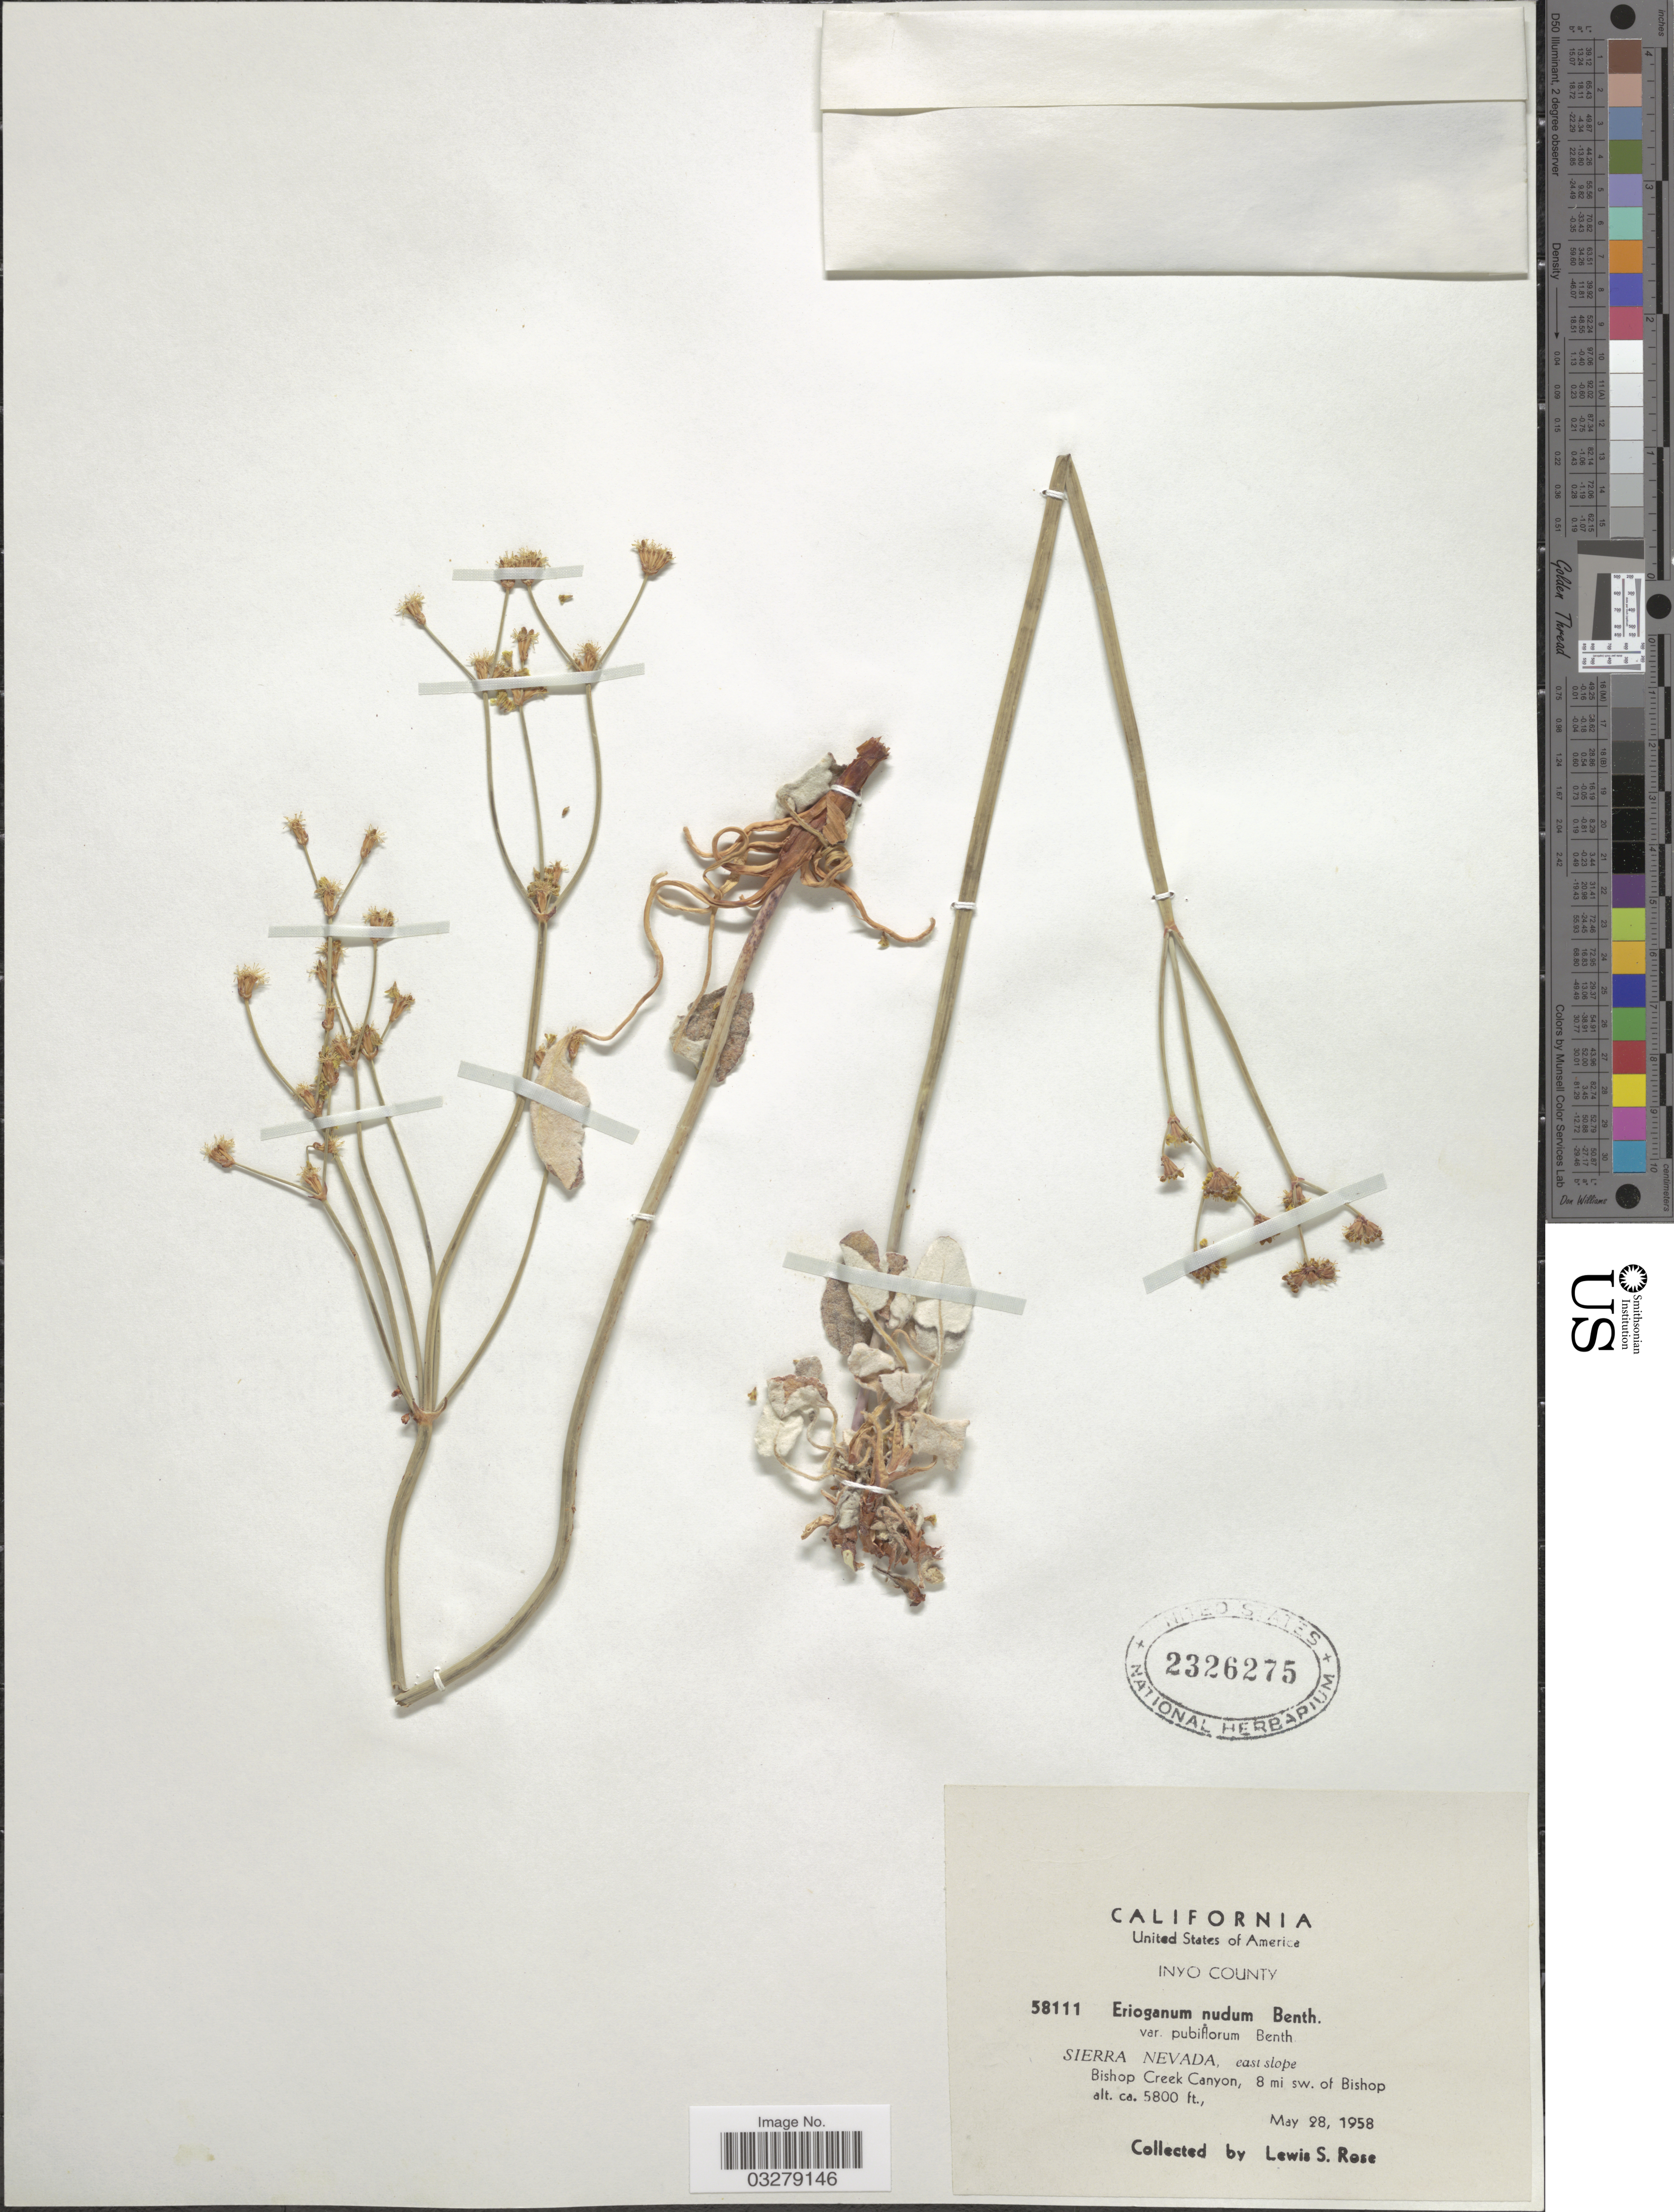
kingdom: Plantae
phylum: Tracheophyta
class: Magnoliopsida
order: Caryophyllales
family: Polygonaceae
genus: Eriogonum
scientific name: Eriogonum nudum var. westonii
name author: (S. Stokes) J.T. Howell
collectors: L. S. Rose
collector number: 58111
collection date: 1958-05-28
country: United States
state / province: California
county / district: Inyo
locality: Inyo County. Sierra Nevada, east slope. Bishop Creek Canyon, 8 mi sw. of Bishop.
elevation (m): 1768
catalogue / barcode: US 2326275